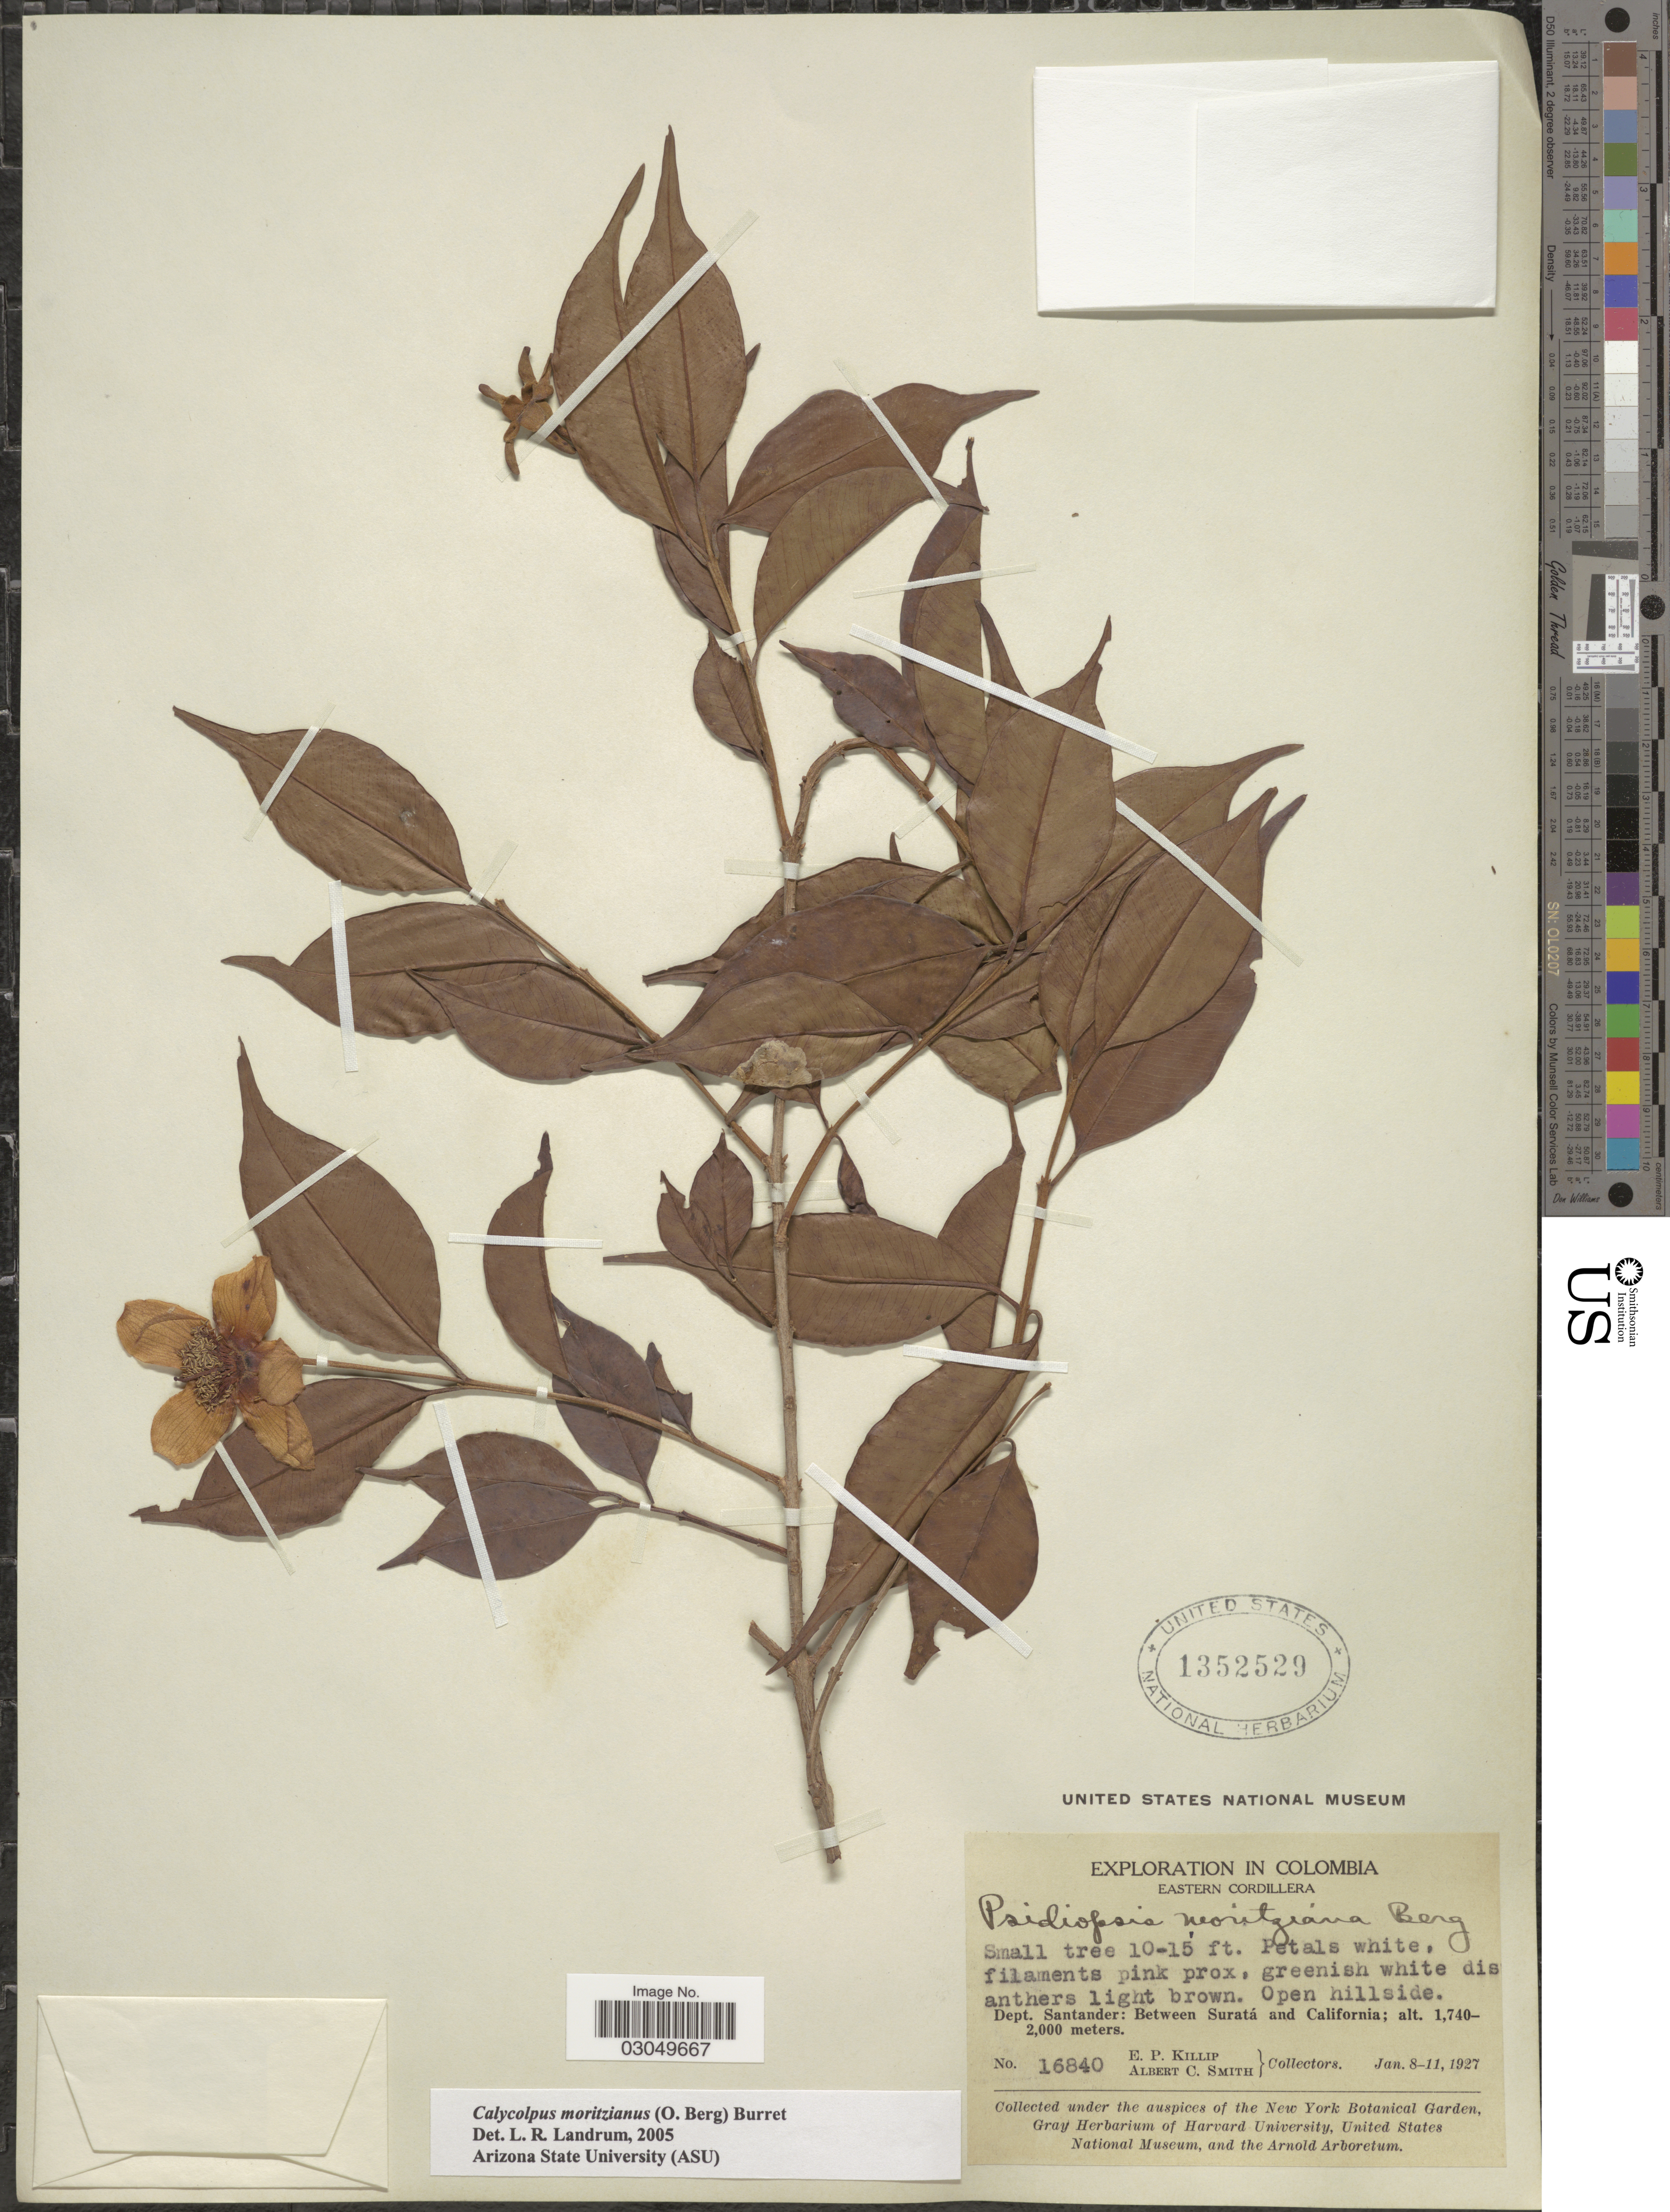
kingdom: Plantae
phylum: Tracheophyta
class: Magnoliopsida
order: Myrtales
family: Myrtaceae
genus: Calycolpus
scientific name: Calycolpus moritzianus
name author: (O. Berg) Burret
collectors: E. P. Killip & A. C. Smith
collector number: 16840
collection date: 1927-01-08/1927-01-11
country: Colombia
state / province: Santander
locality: Eastern Cordillera. Dept. Santander: Between Suratá and California.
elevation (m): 1740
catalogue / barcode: US 1352529